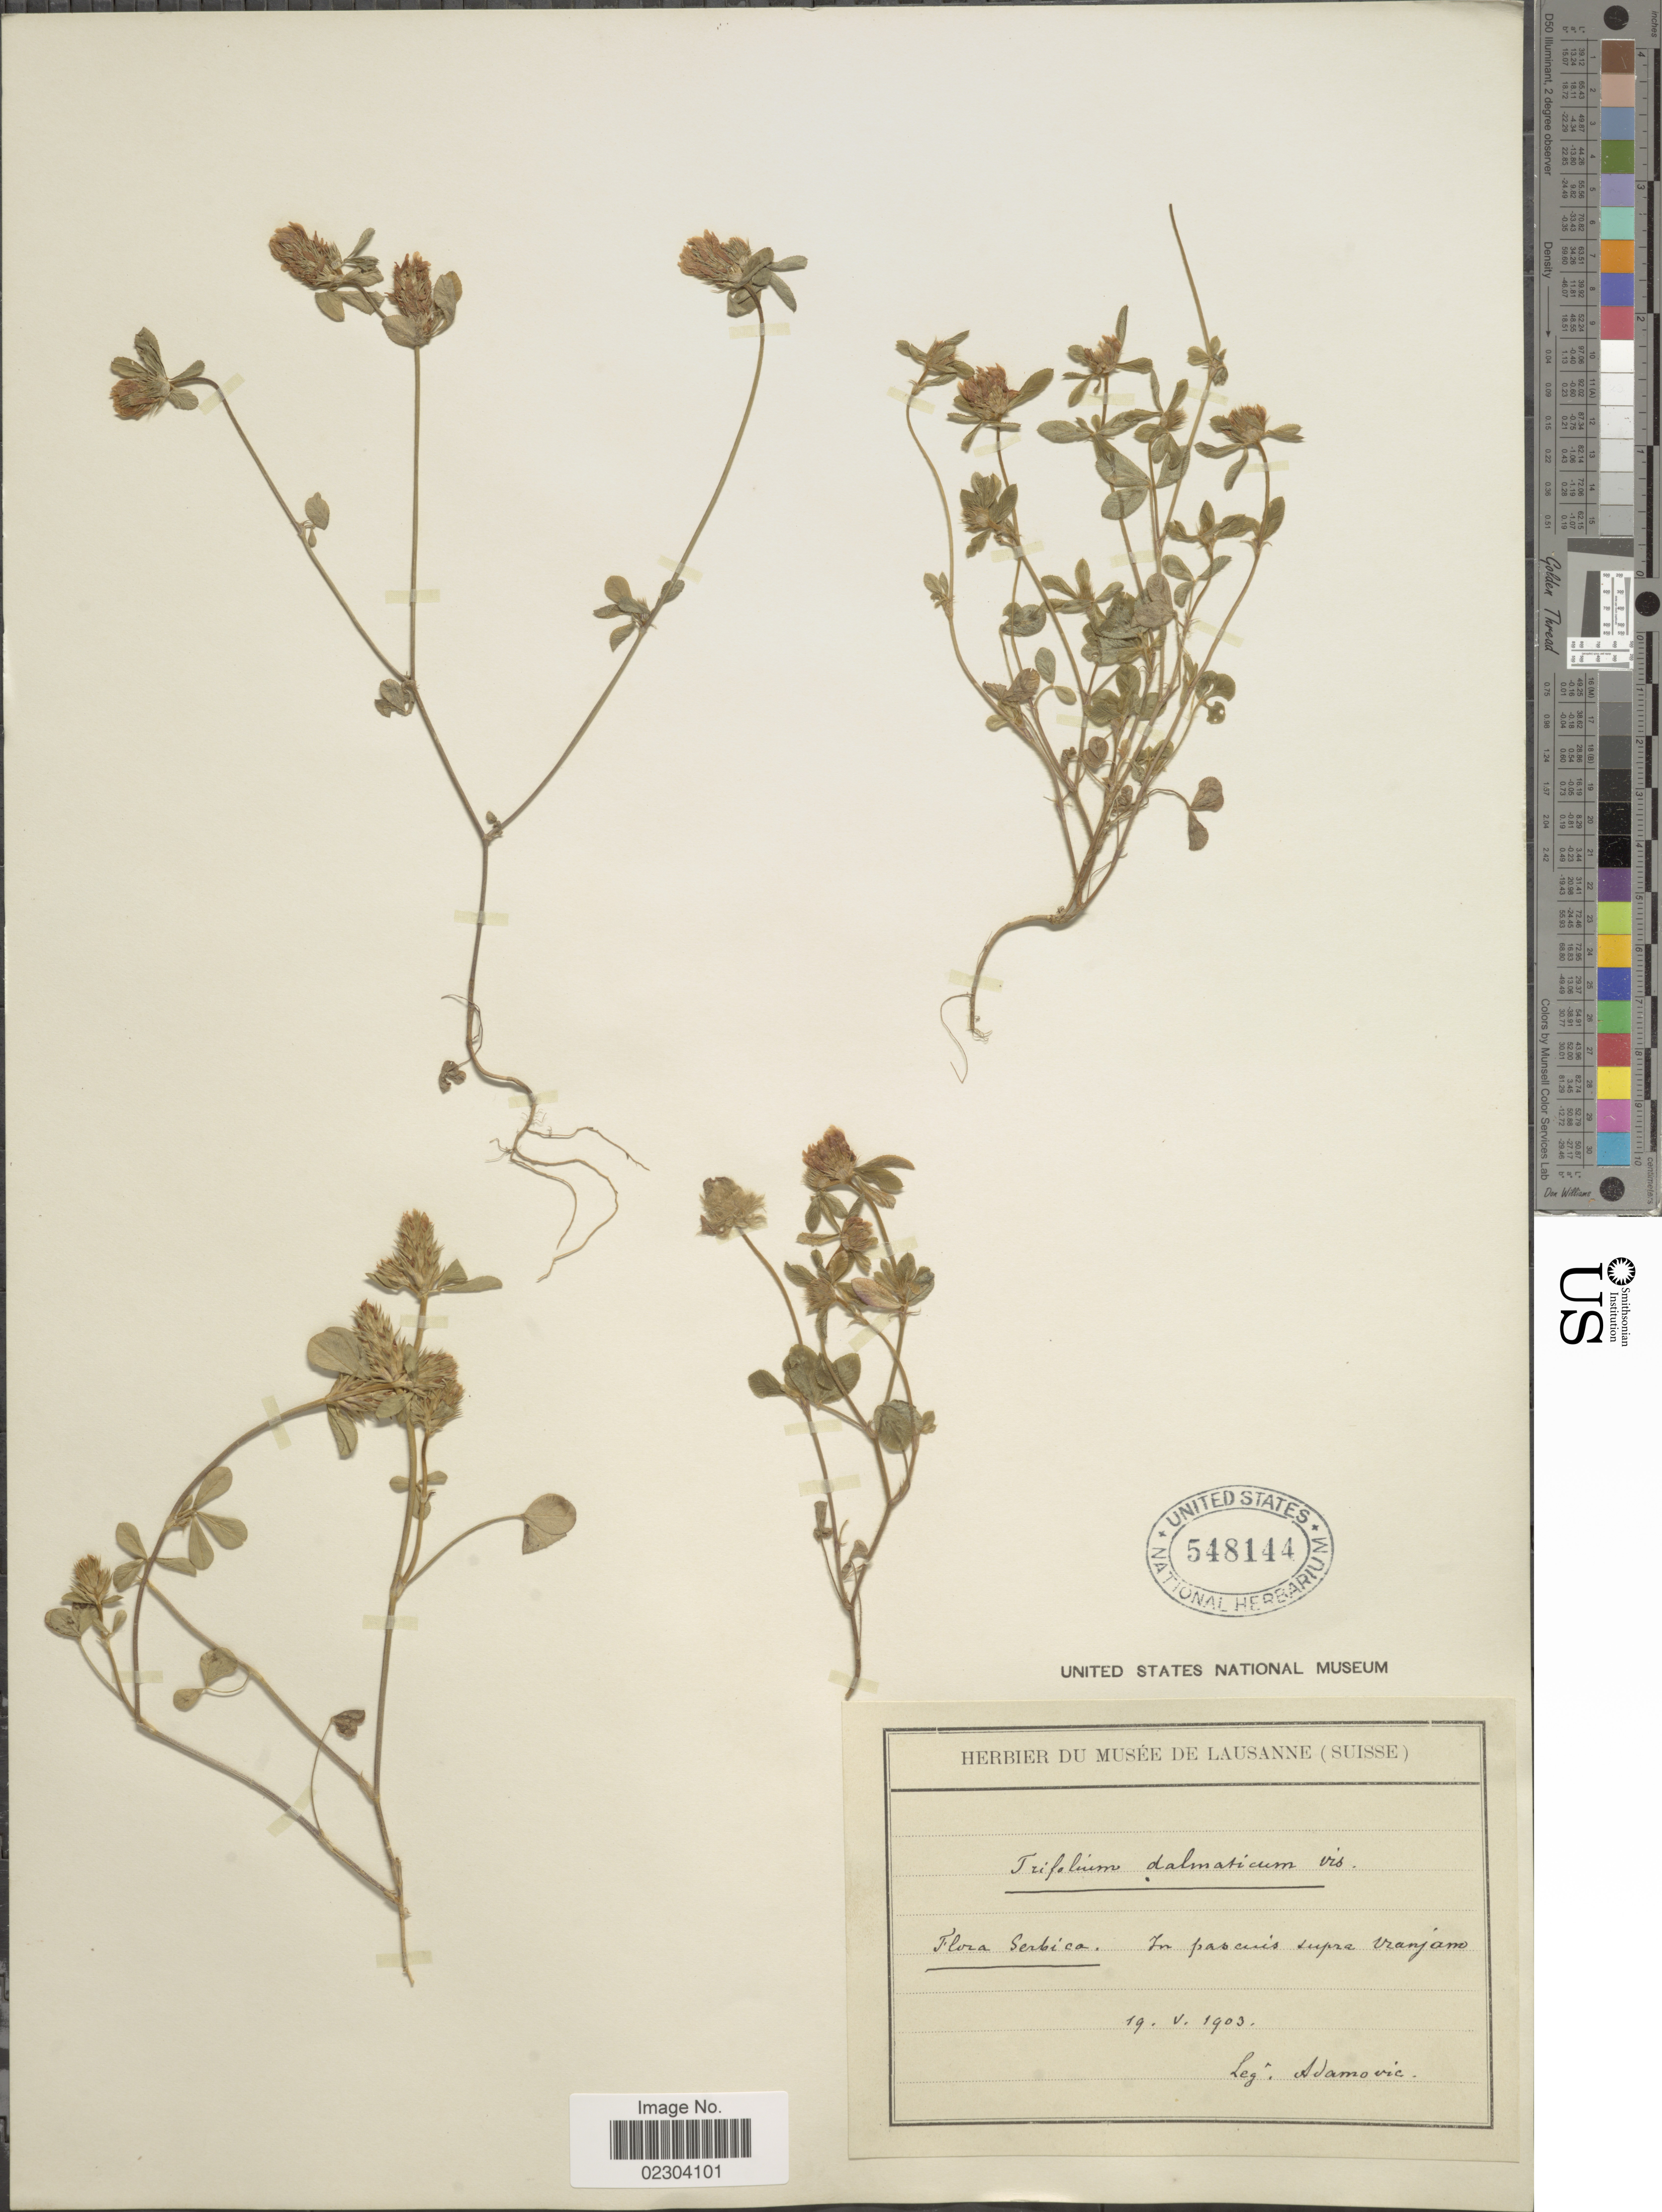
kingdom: Plantae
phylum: Tracheophyta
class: Magnoliopsida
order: Fabales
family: Fabaceae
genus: Trifolium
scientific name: Trifolium dalmaticum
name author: Vis.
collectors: L. Adamović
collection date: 1903-05-19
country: Serbia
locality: In pascuis supra vranjano [interpreted]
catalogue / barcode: US 548144